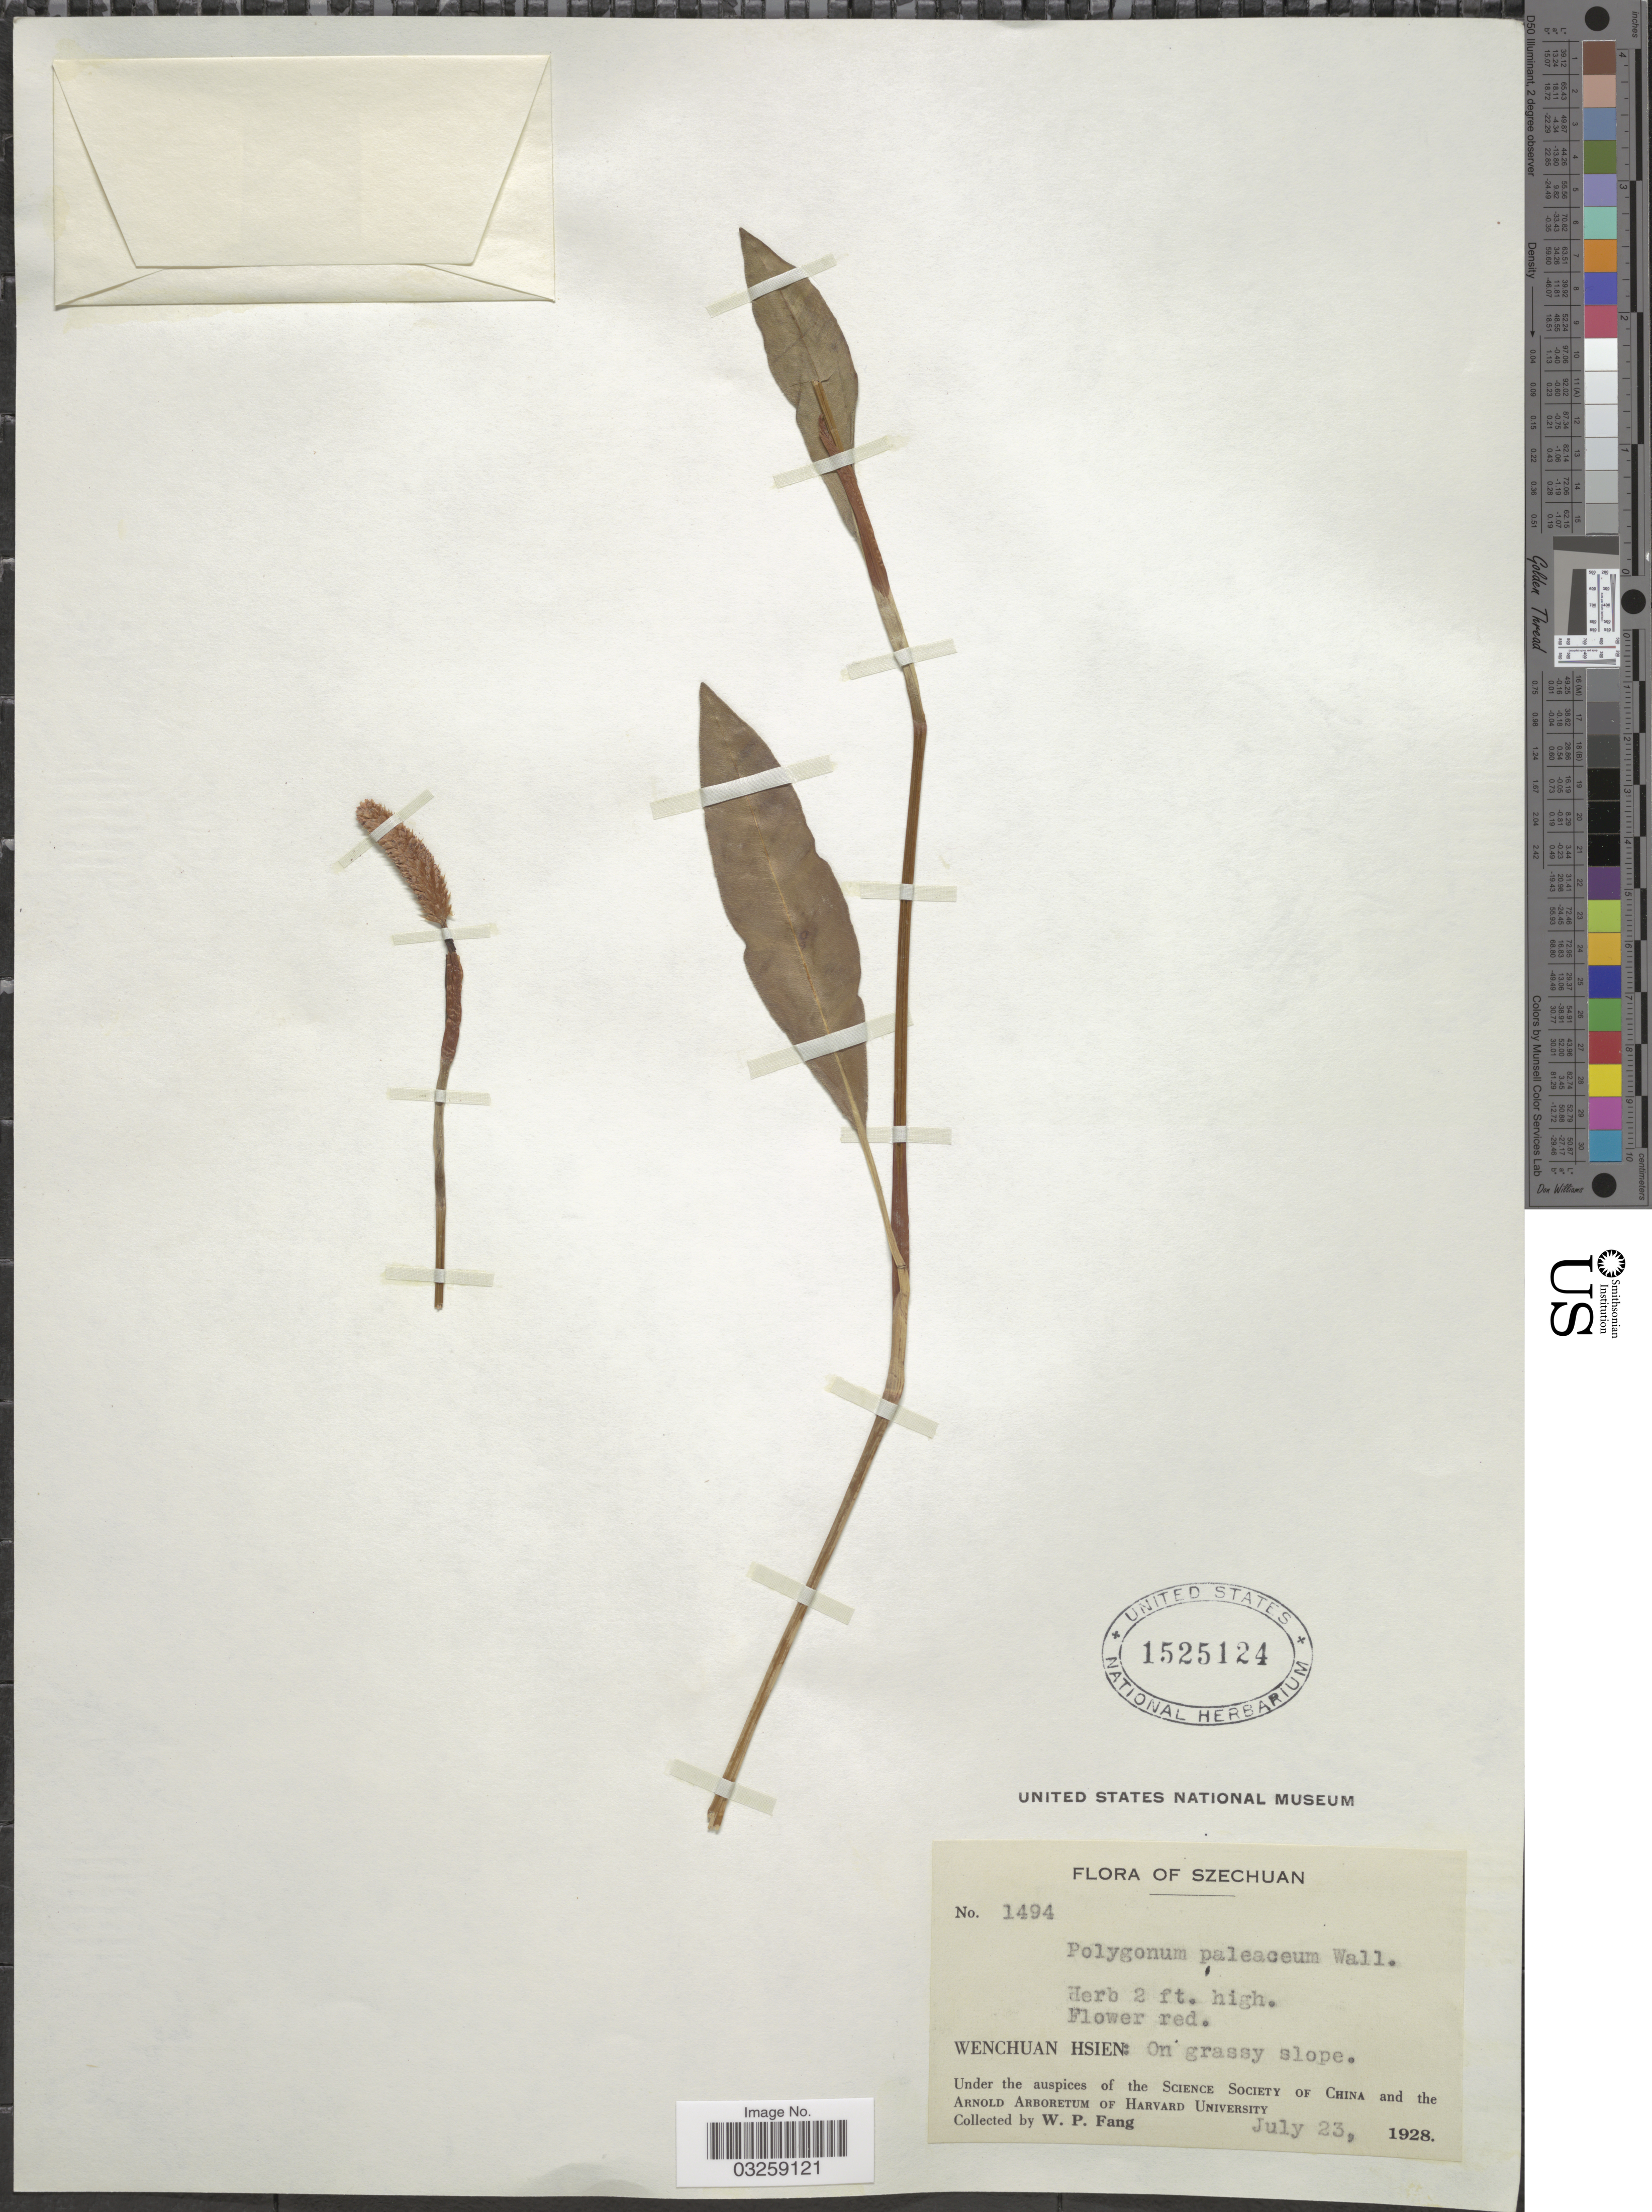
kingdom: Plantae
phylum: Tracheophyta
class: Magnoliopsida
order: Caryophyllales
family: Polygonaceae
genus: Bistorta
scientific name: Bistorta paleacea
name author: Yonek. & H. Ohashi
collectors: W. P. Fang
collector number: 1494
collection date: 1928-07-23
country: China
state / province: Sichuan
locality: Szechuan. Wenchuan Hsien.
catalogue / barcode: US 1525124